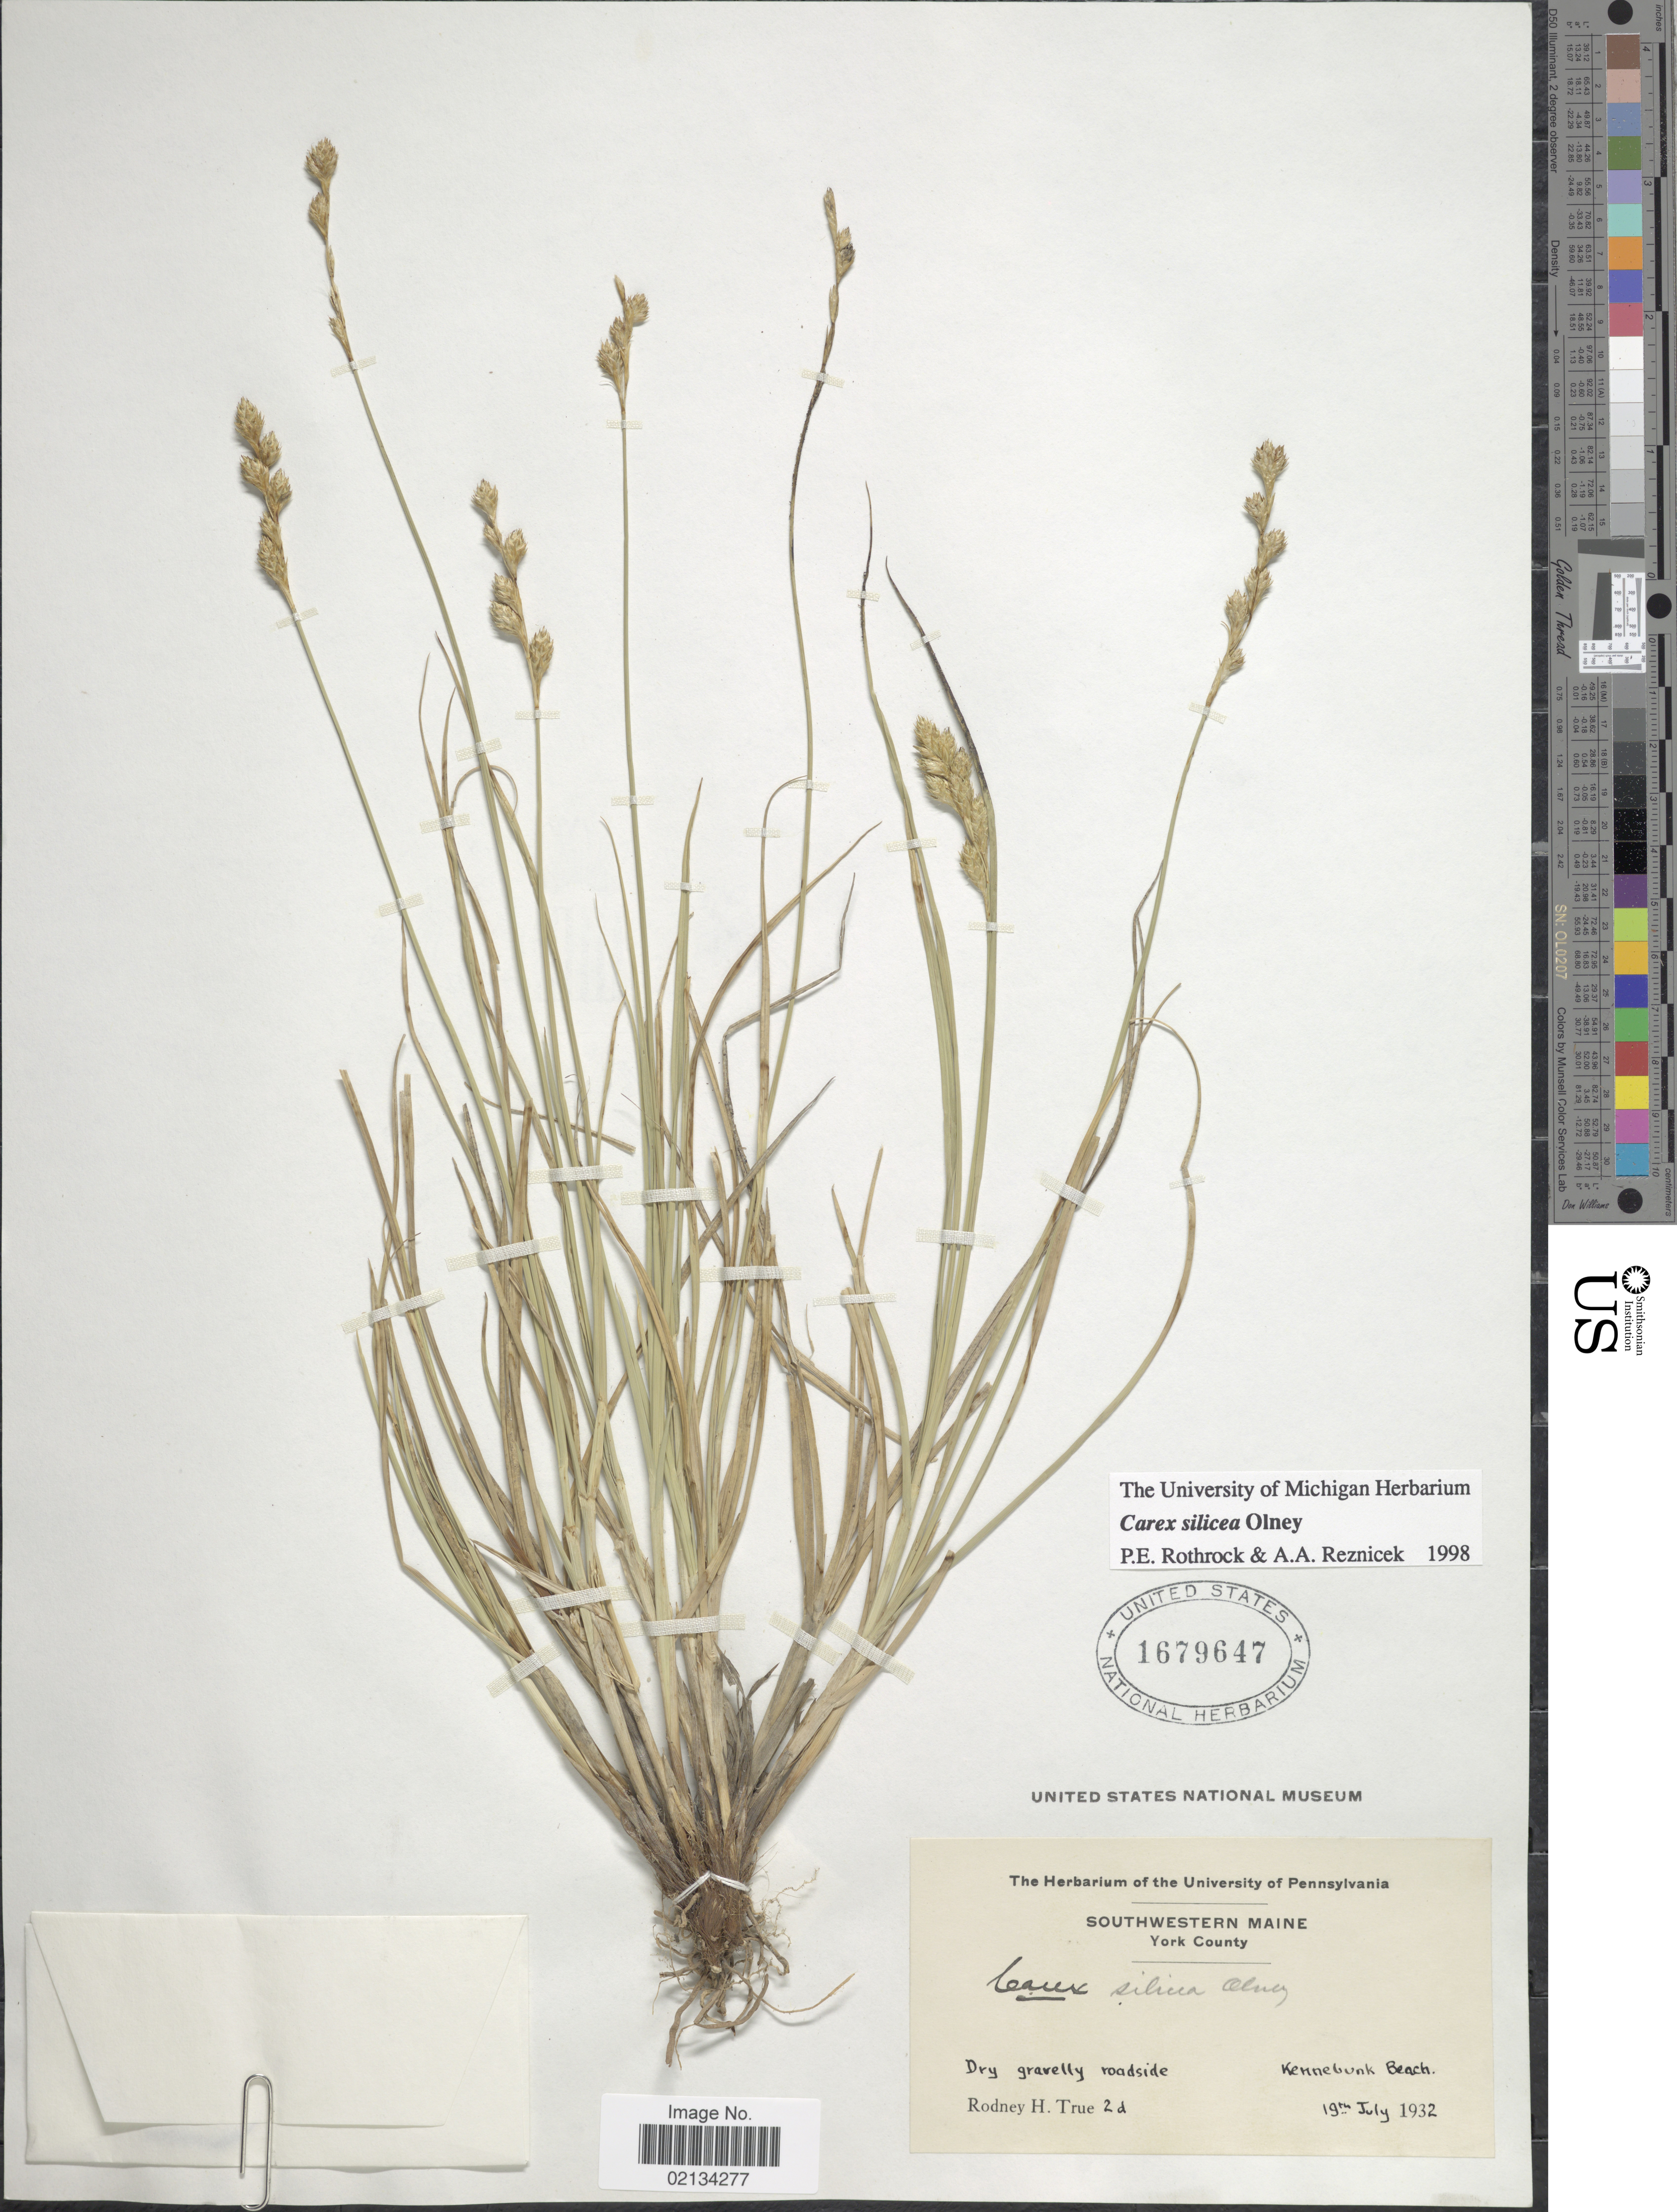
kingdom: Plantae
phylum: Tracheophyta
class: Liliopsida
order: Poales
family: Cyperaceae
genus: Carex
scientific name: Carex silicea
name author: Olney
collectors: R. H. True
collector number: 2d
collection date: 1932-07-19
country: United States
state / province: Maine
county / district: York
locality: Southwestern Maine, York County, Kennebunk Beach.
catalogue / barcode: US 1679647